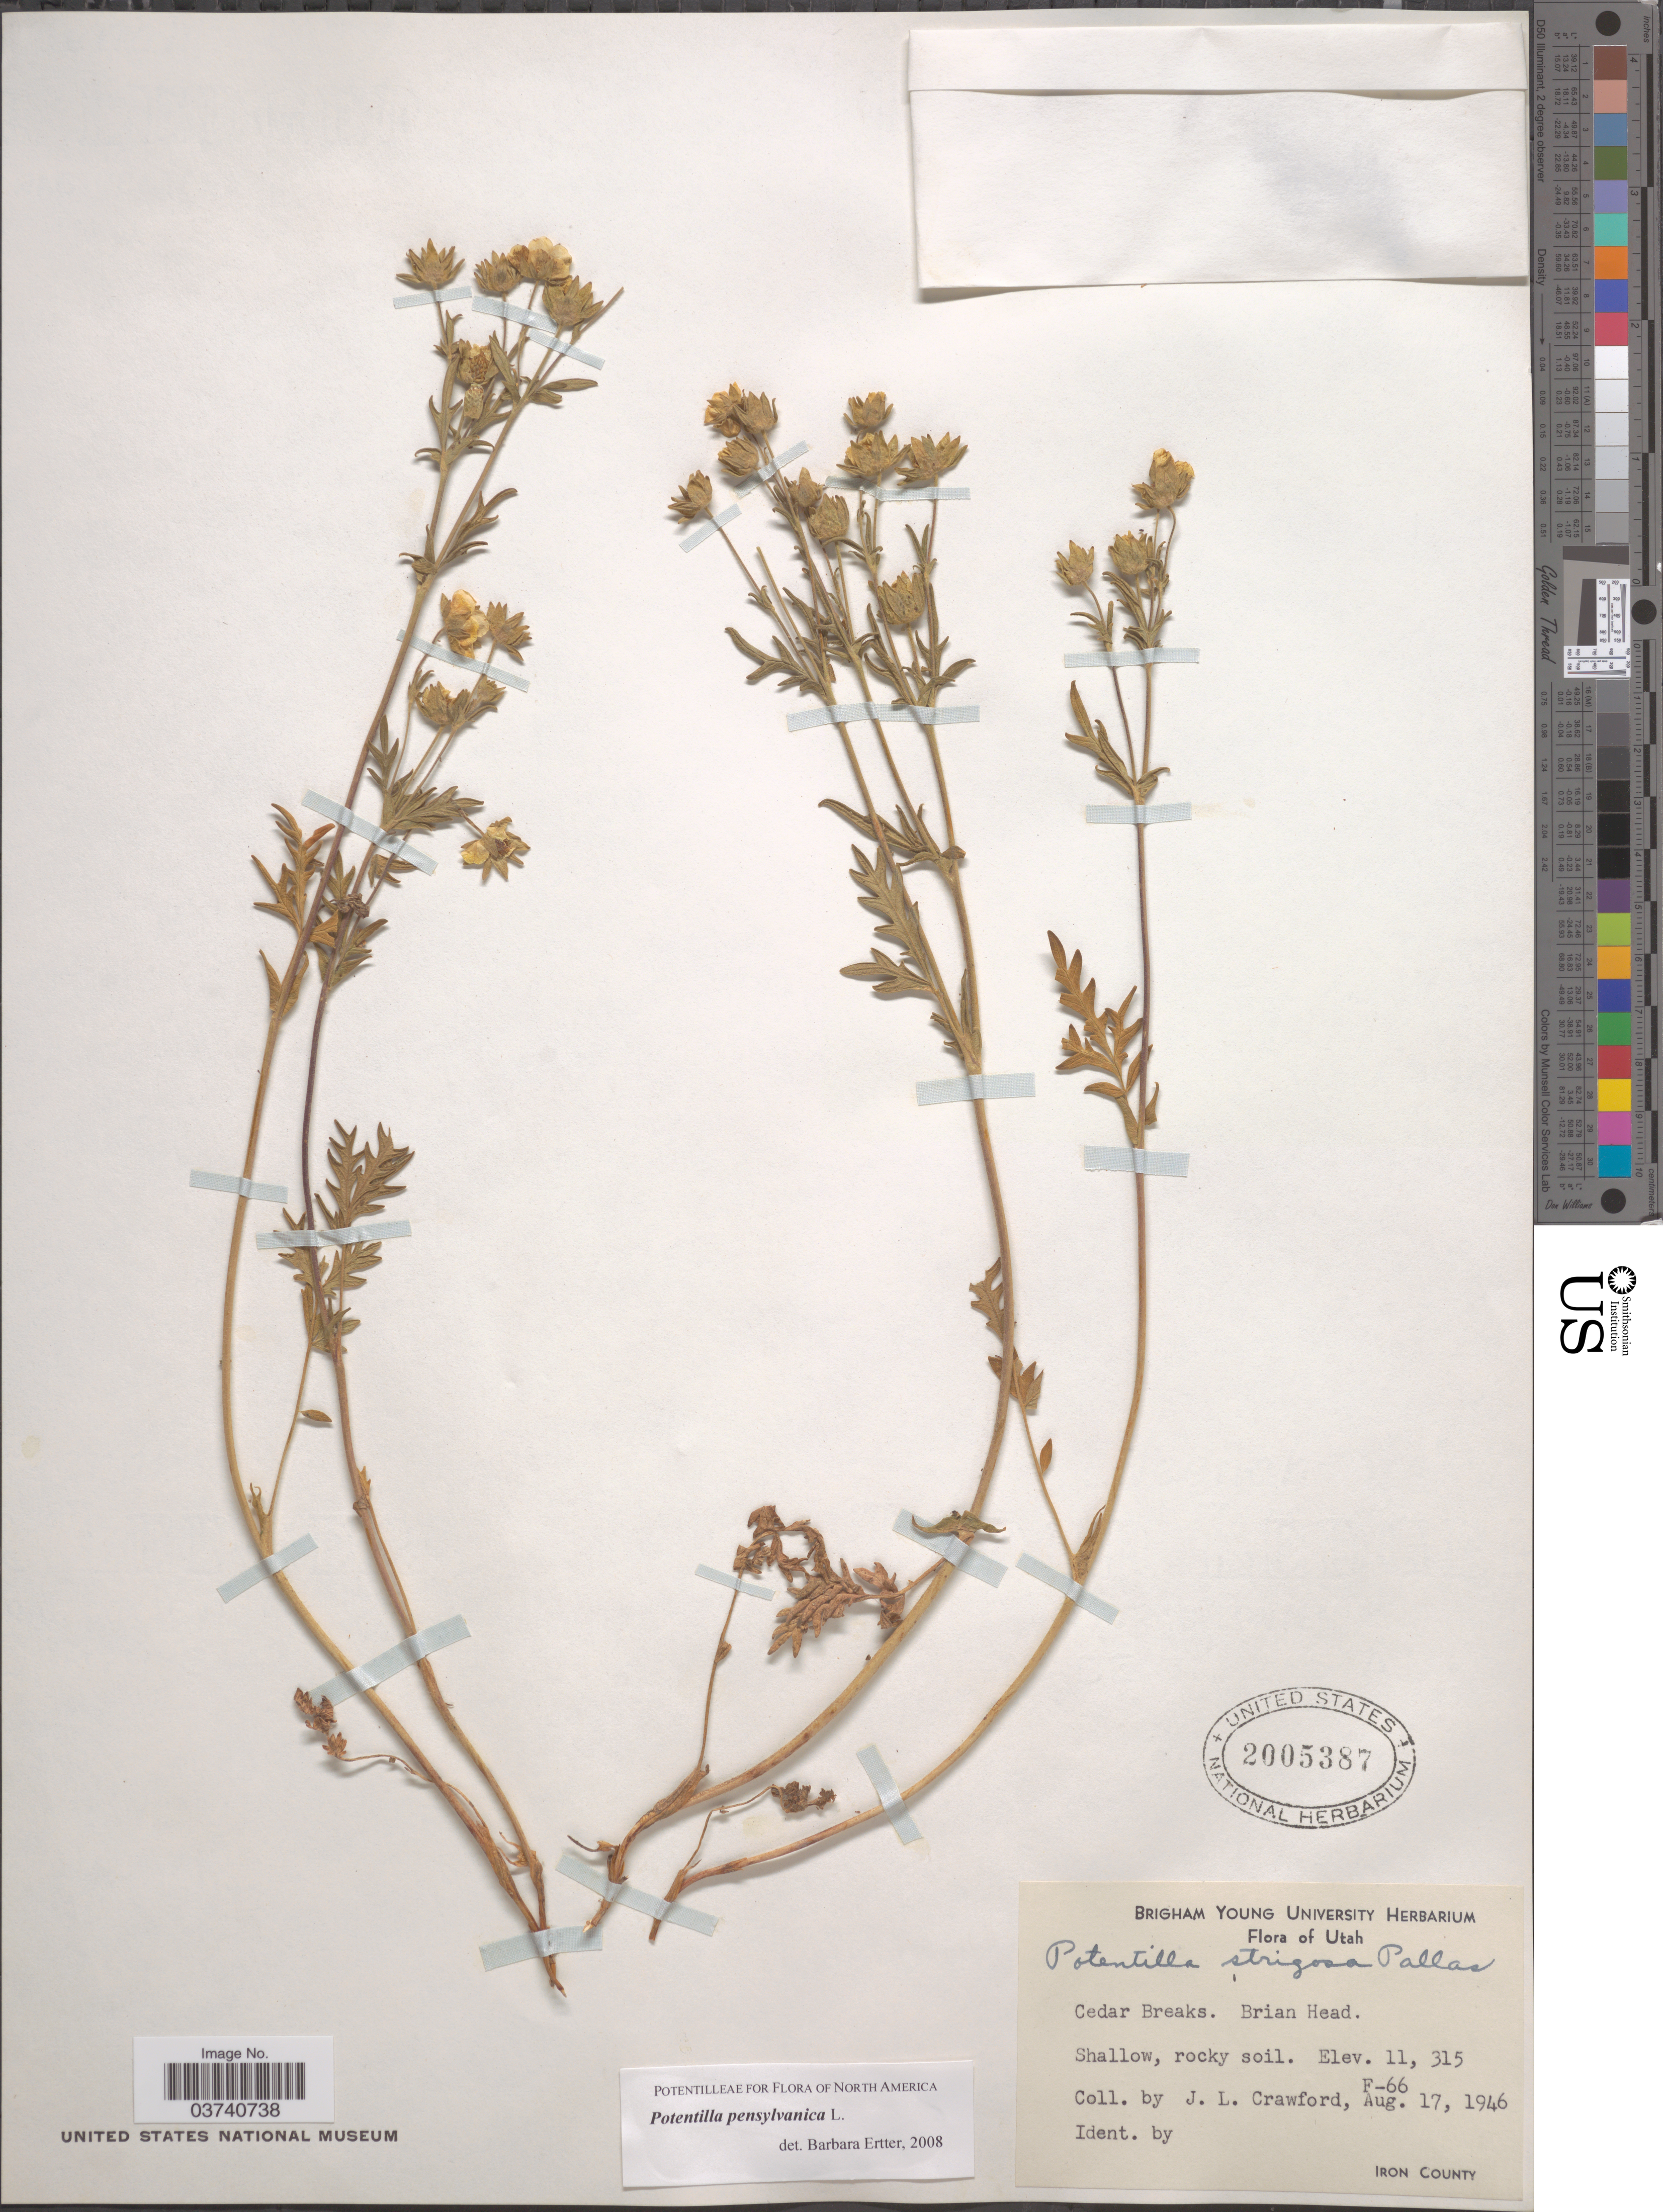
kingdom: Plantae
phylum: Tracheophyta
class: Magnoliopsida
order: Rosales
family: Rosaceae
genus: Potentilla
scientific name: Potentilla pensylvanica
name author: L.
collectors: J. Crawford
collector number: F-66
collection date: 1946-08-17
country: United States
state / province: Utah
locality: Cedar Breaks. Brian Head. Iron County.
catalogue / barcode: US 2005387